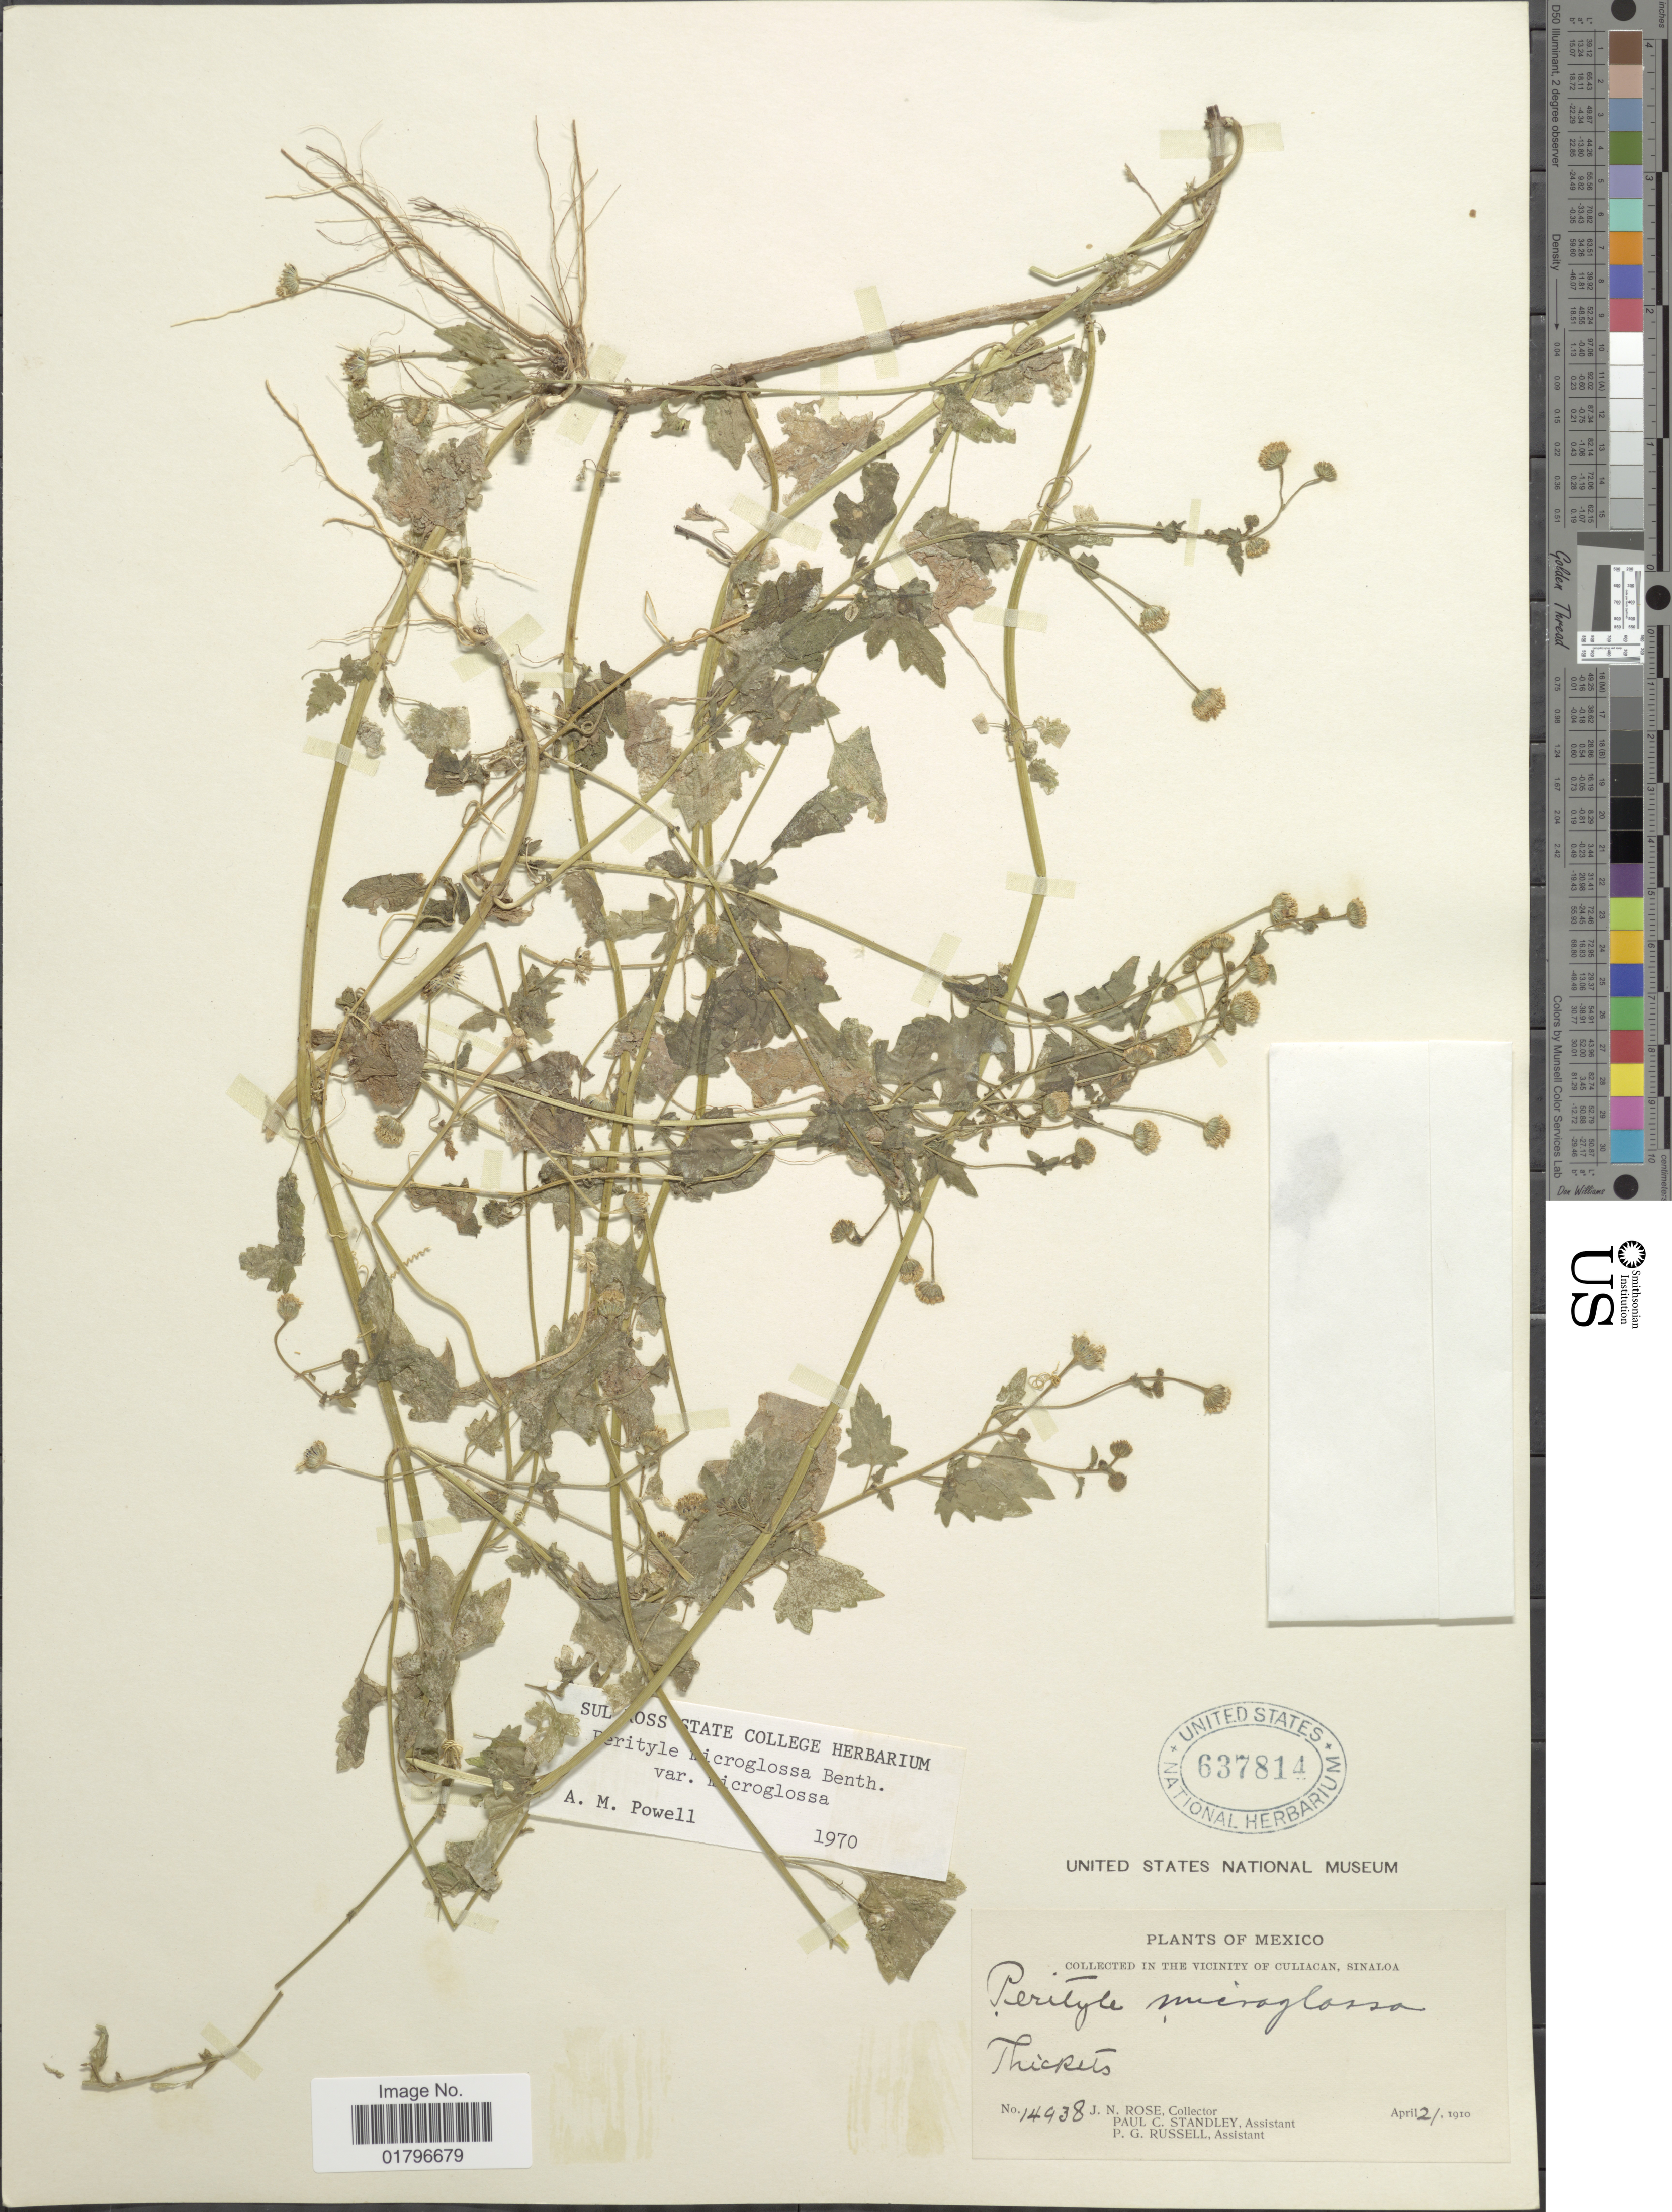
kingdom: Plantae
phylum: Tracheophyta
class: Magnoliopsida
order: Asterales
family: Asteraceae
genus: Perityle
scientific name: Perityle microglossa var. microglossa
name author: Benth.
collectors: J. N. Rose, P. C. Standley & P. G. Russell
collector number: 14938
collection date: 1910-04-21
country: Mexico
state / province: Sinaloa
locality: In the vicinity of Culiacan, Sinaloa. Thickets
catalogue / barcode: US 637814